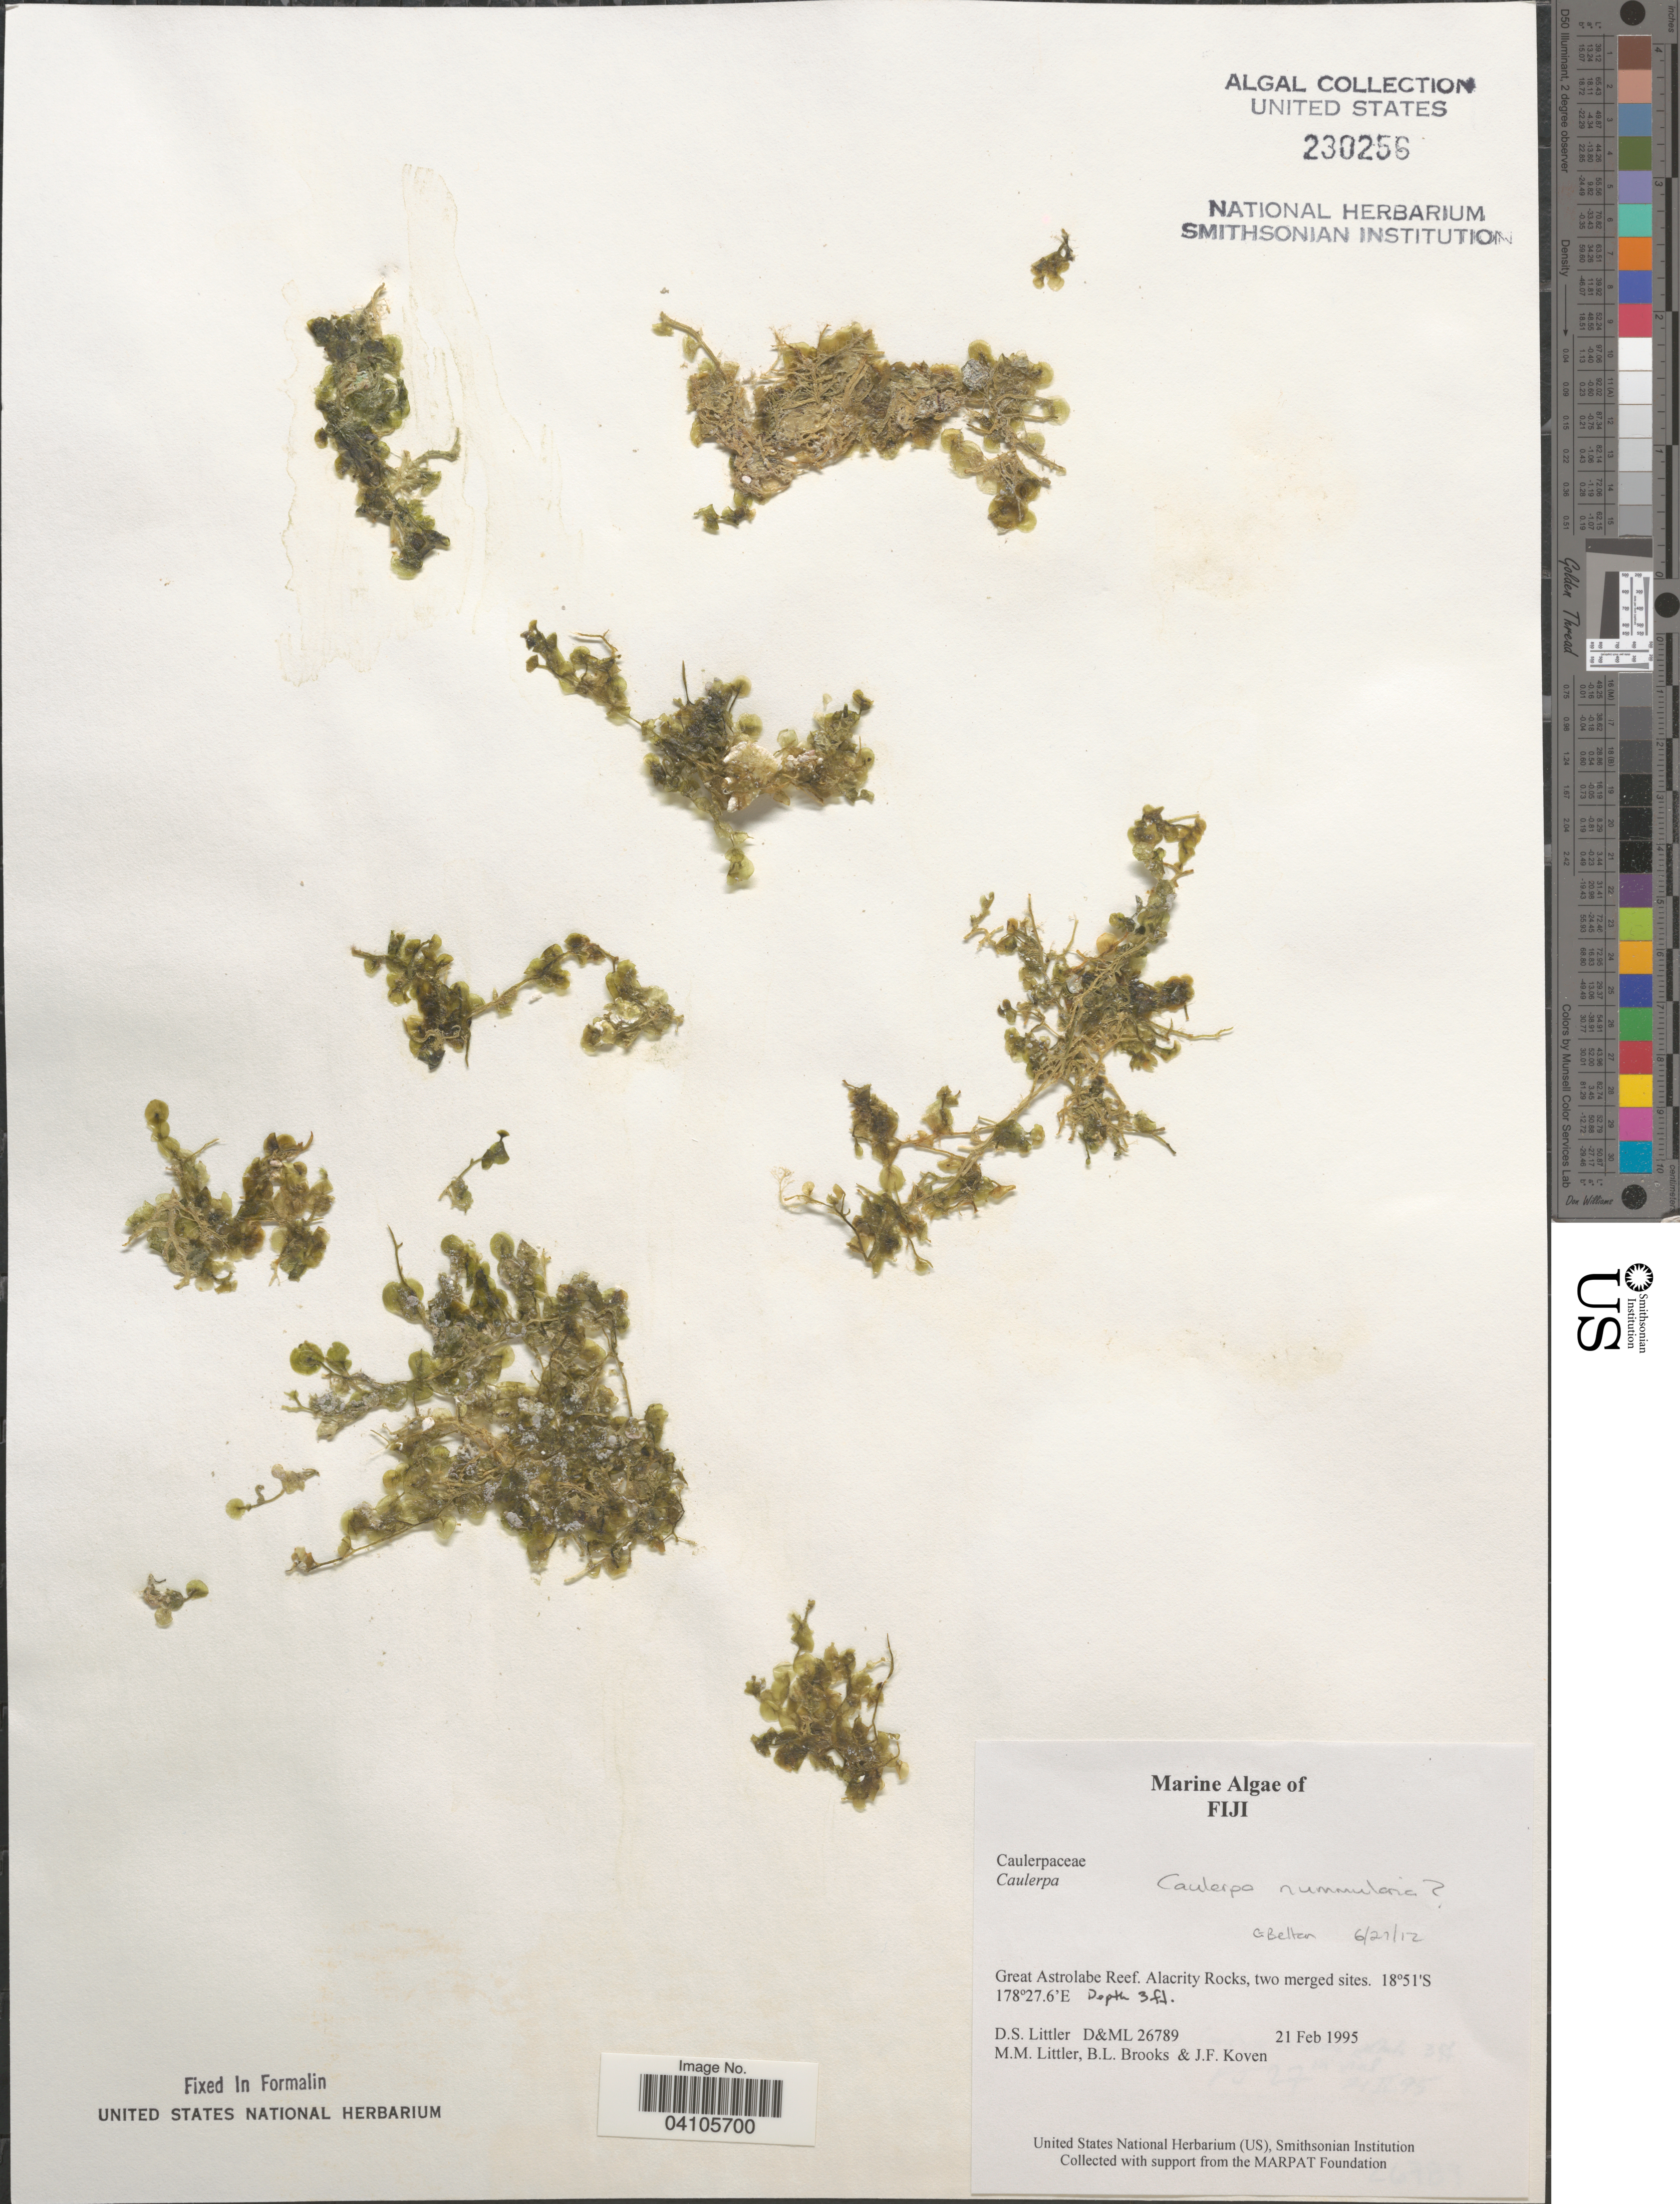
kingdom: Plantae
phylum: Chlorophyta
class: Ulvophyceae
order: Bryopsidales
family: Caulerpaceae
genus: Caulerpa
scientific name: Caulerpa nummularia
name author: Harv. ex J. Agardh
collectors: D. S. Littler, B. Brooks & J. Koven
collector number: D&ML 26789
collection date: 1995-02-21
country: Fiji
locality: Great Astrolabe Reef. Alacrity Rocks, two merged sites.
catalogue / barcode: US 230256